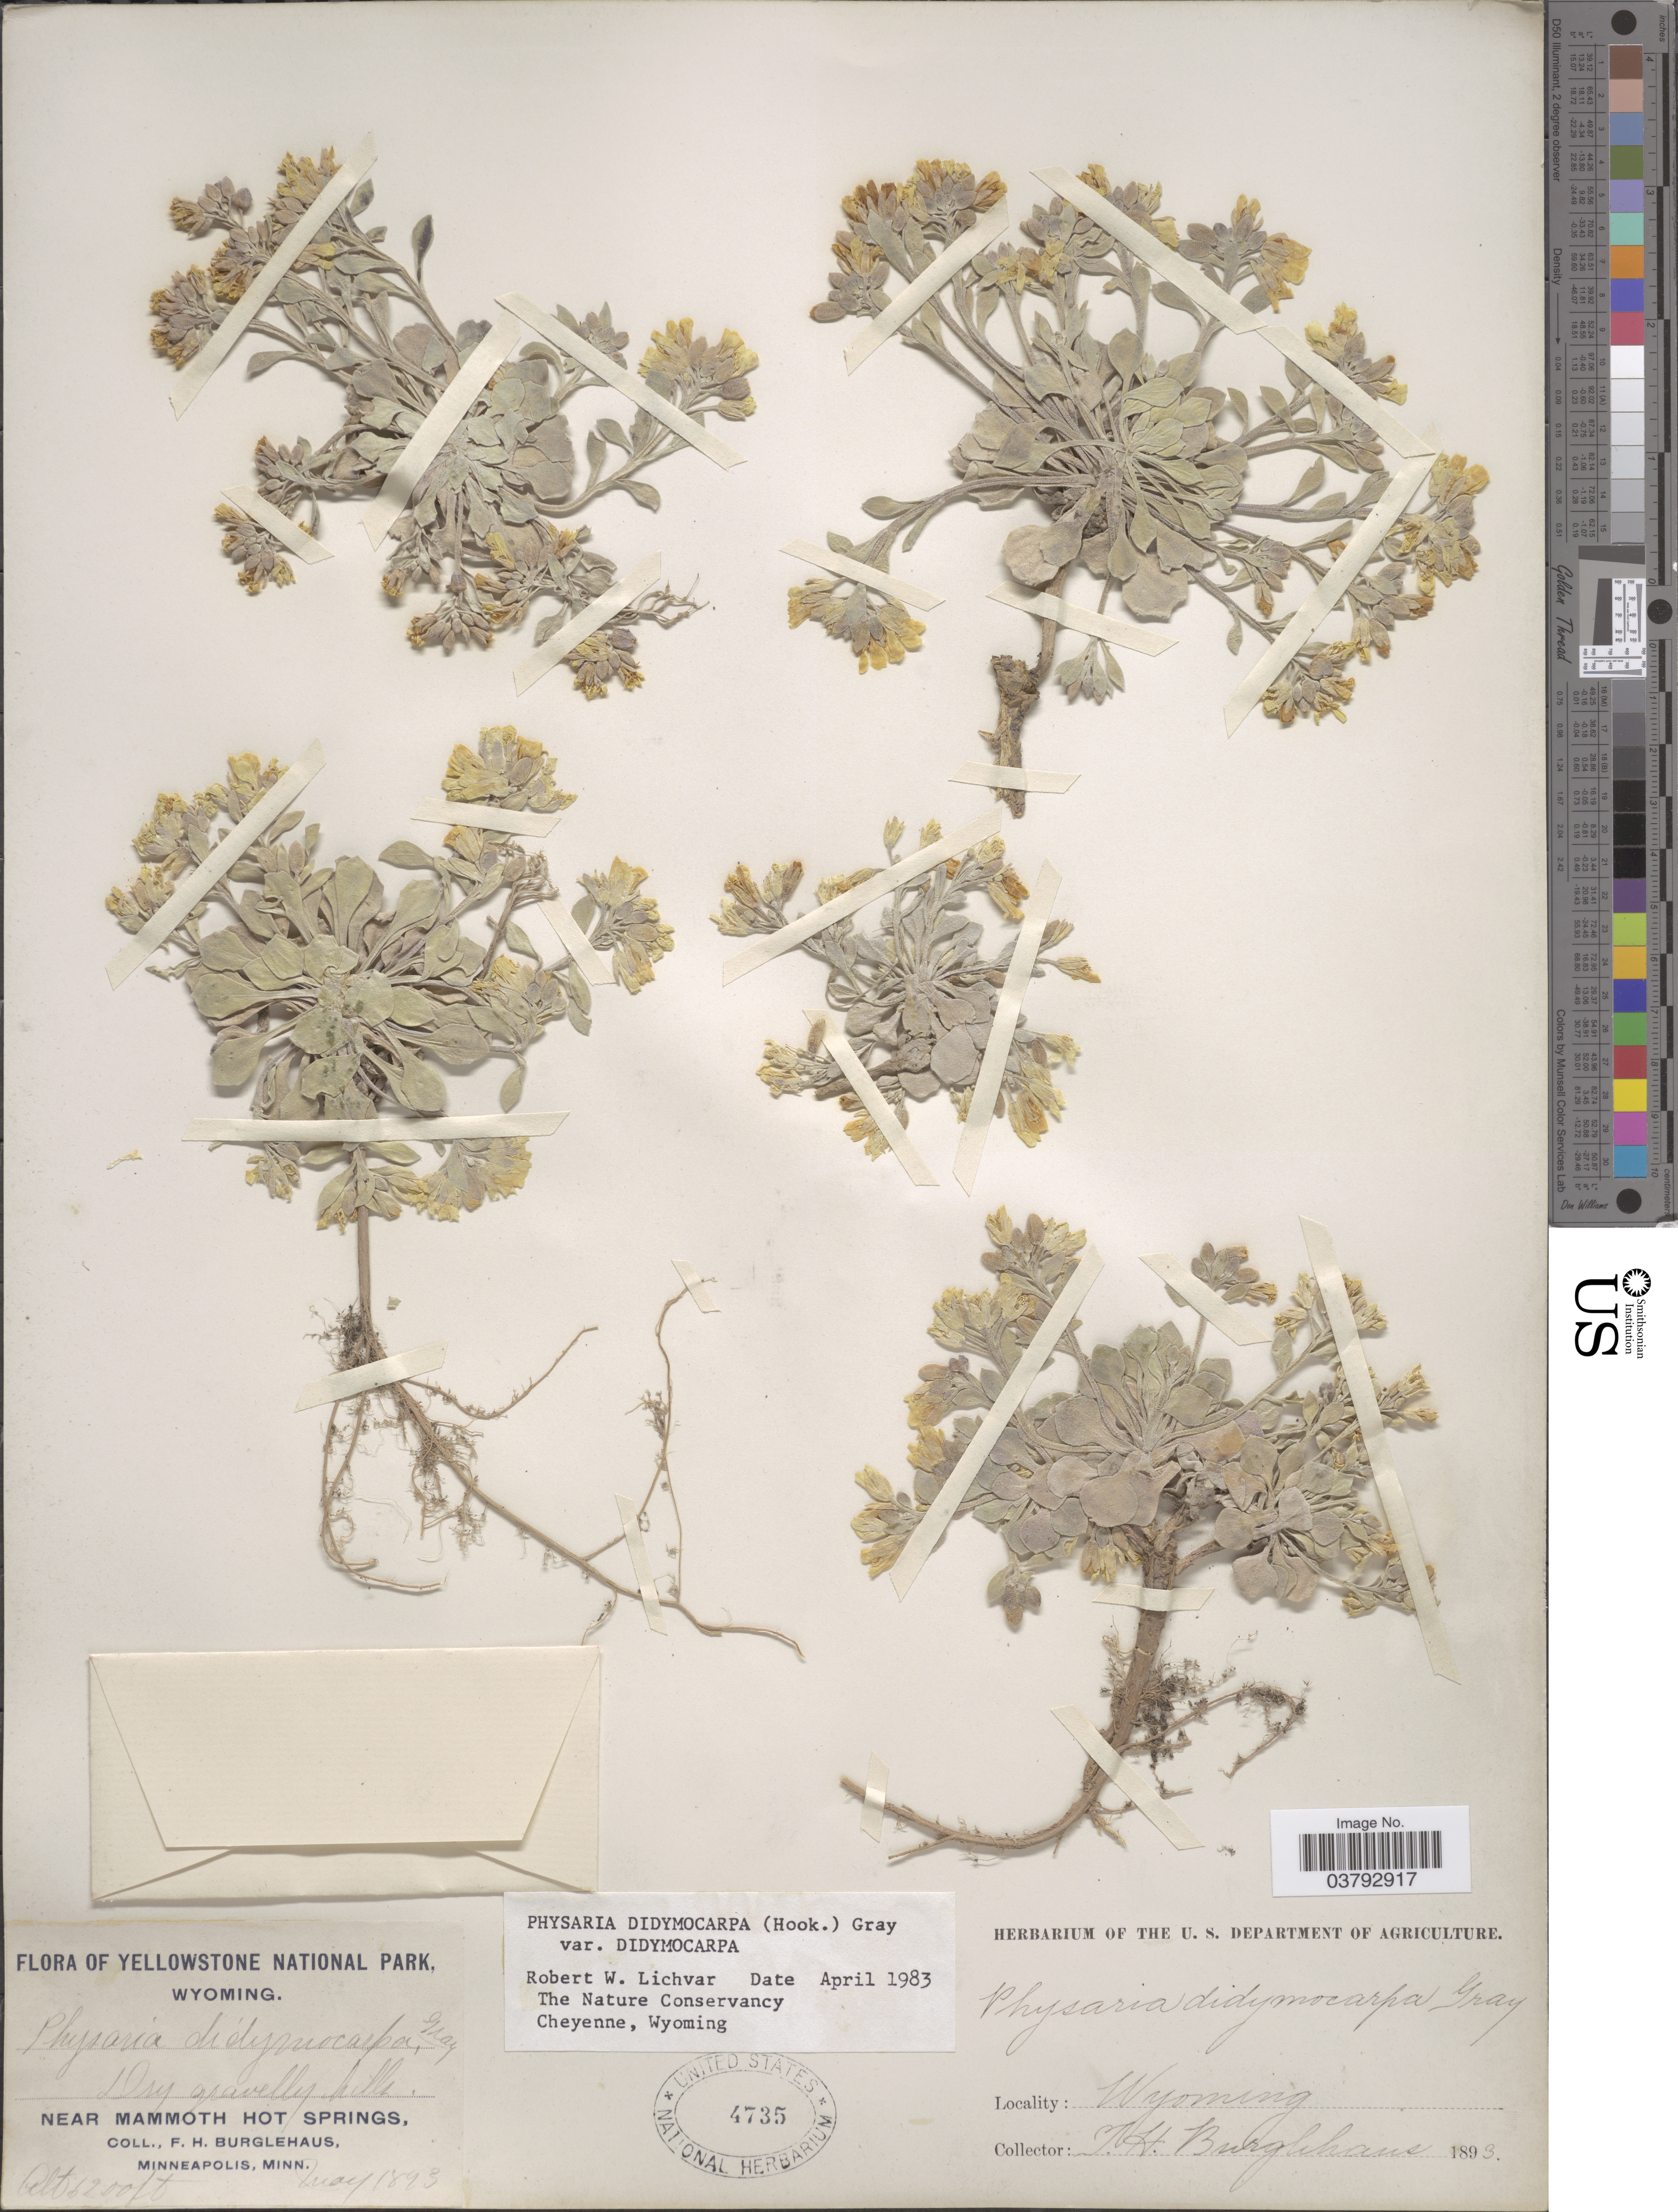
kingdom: Plantae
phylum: Tracheophyta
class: Magnoliopsida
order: Brassicales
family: Brassicaceae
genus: Physaria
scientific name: Physaria didymocarpa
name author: (Hook.) A. Gray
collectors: F. Burglehaus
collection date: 1893-05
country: United States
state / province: Wyoming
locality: Yellowstone National Park. Near Mammoth Hot Springs.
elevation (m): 1890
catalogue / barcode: US 4735